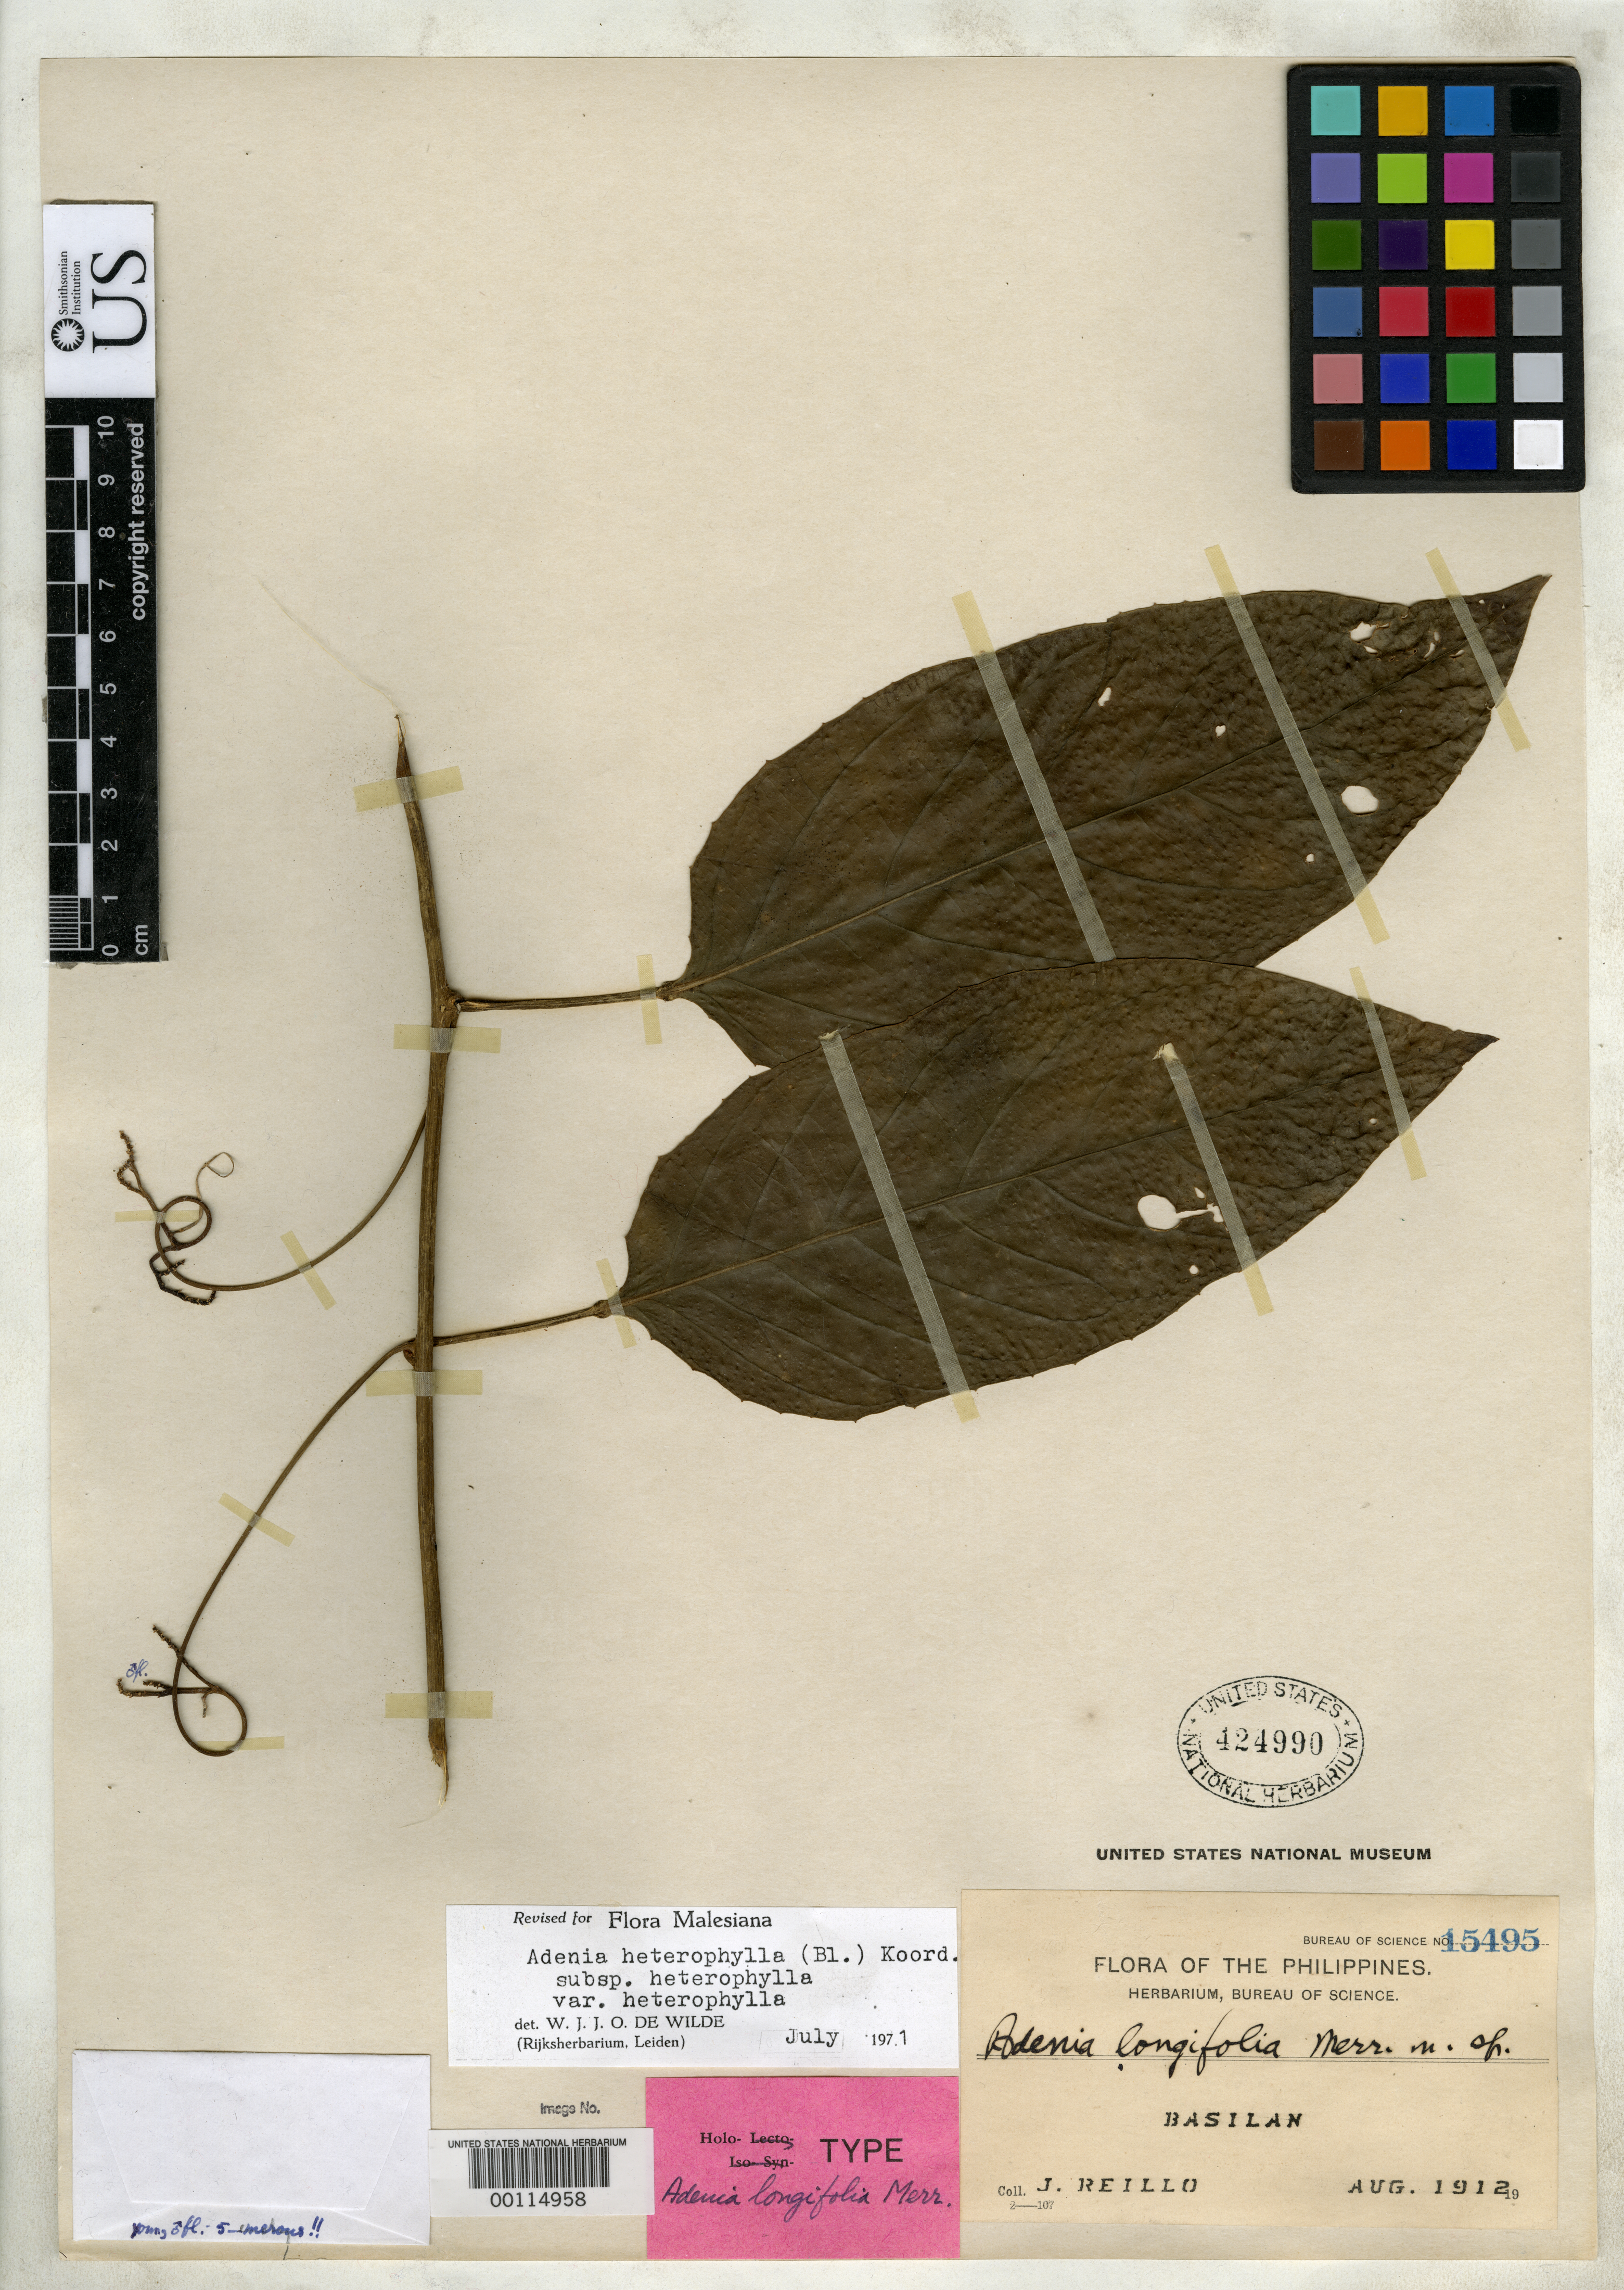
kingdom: Plantae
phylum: Tracheophyta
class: Magnoliopsida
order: Malpighiales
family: Passifloraceae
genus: Adenia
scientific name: Adenia longifolia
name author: Merr.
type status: Isotype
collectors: J. Reillo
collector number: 15495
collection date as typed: Aug 1912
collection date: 1912-08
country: Philippines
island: Basilan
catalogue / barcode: US 424990